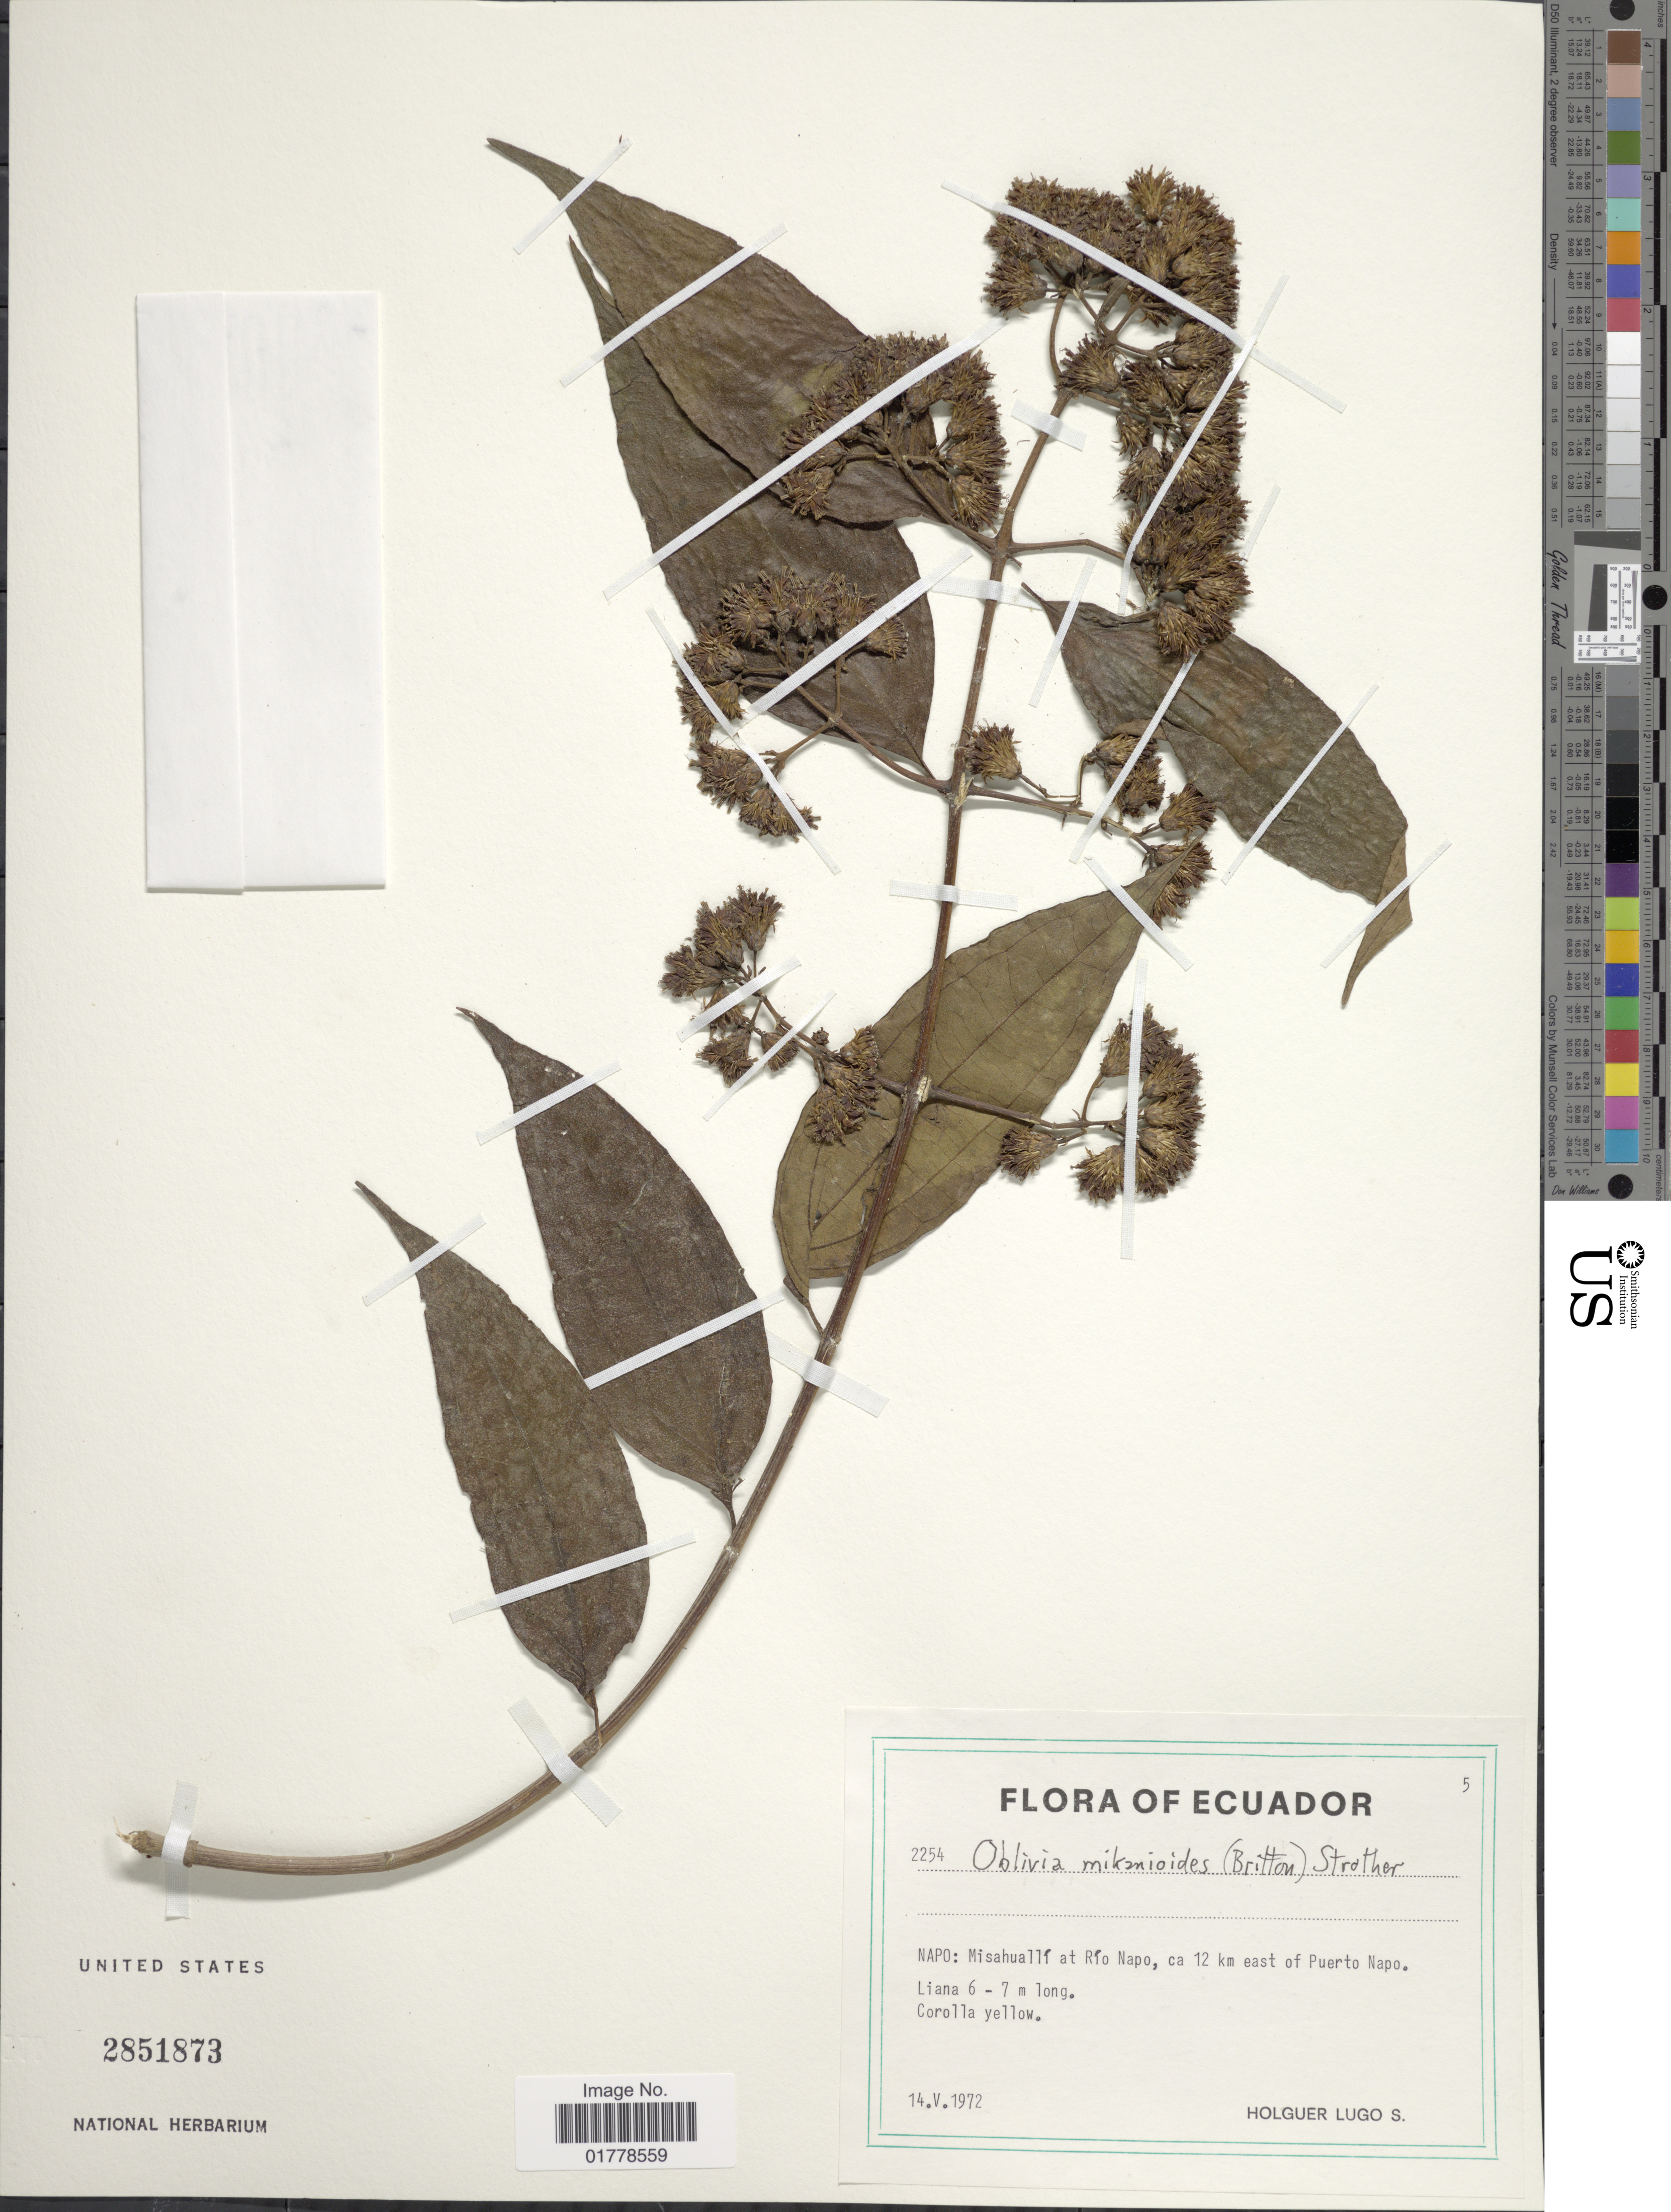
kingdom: Plantae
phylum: Tracheophyta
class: Magnoliopsida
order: Asterales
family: Asteraceae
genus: Oblivia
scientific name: Oblivia mikanioides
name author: (Britton) Strother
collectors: H. Lugo S.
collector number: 2254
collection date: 1972-05-14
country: Ecuador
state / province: Napo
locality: Napo: Misahuallí at Río Napo, ca 12 km east of Puerot Napo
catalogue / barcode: US 2851873